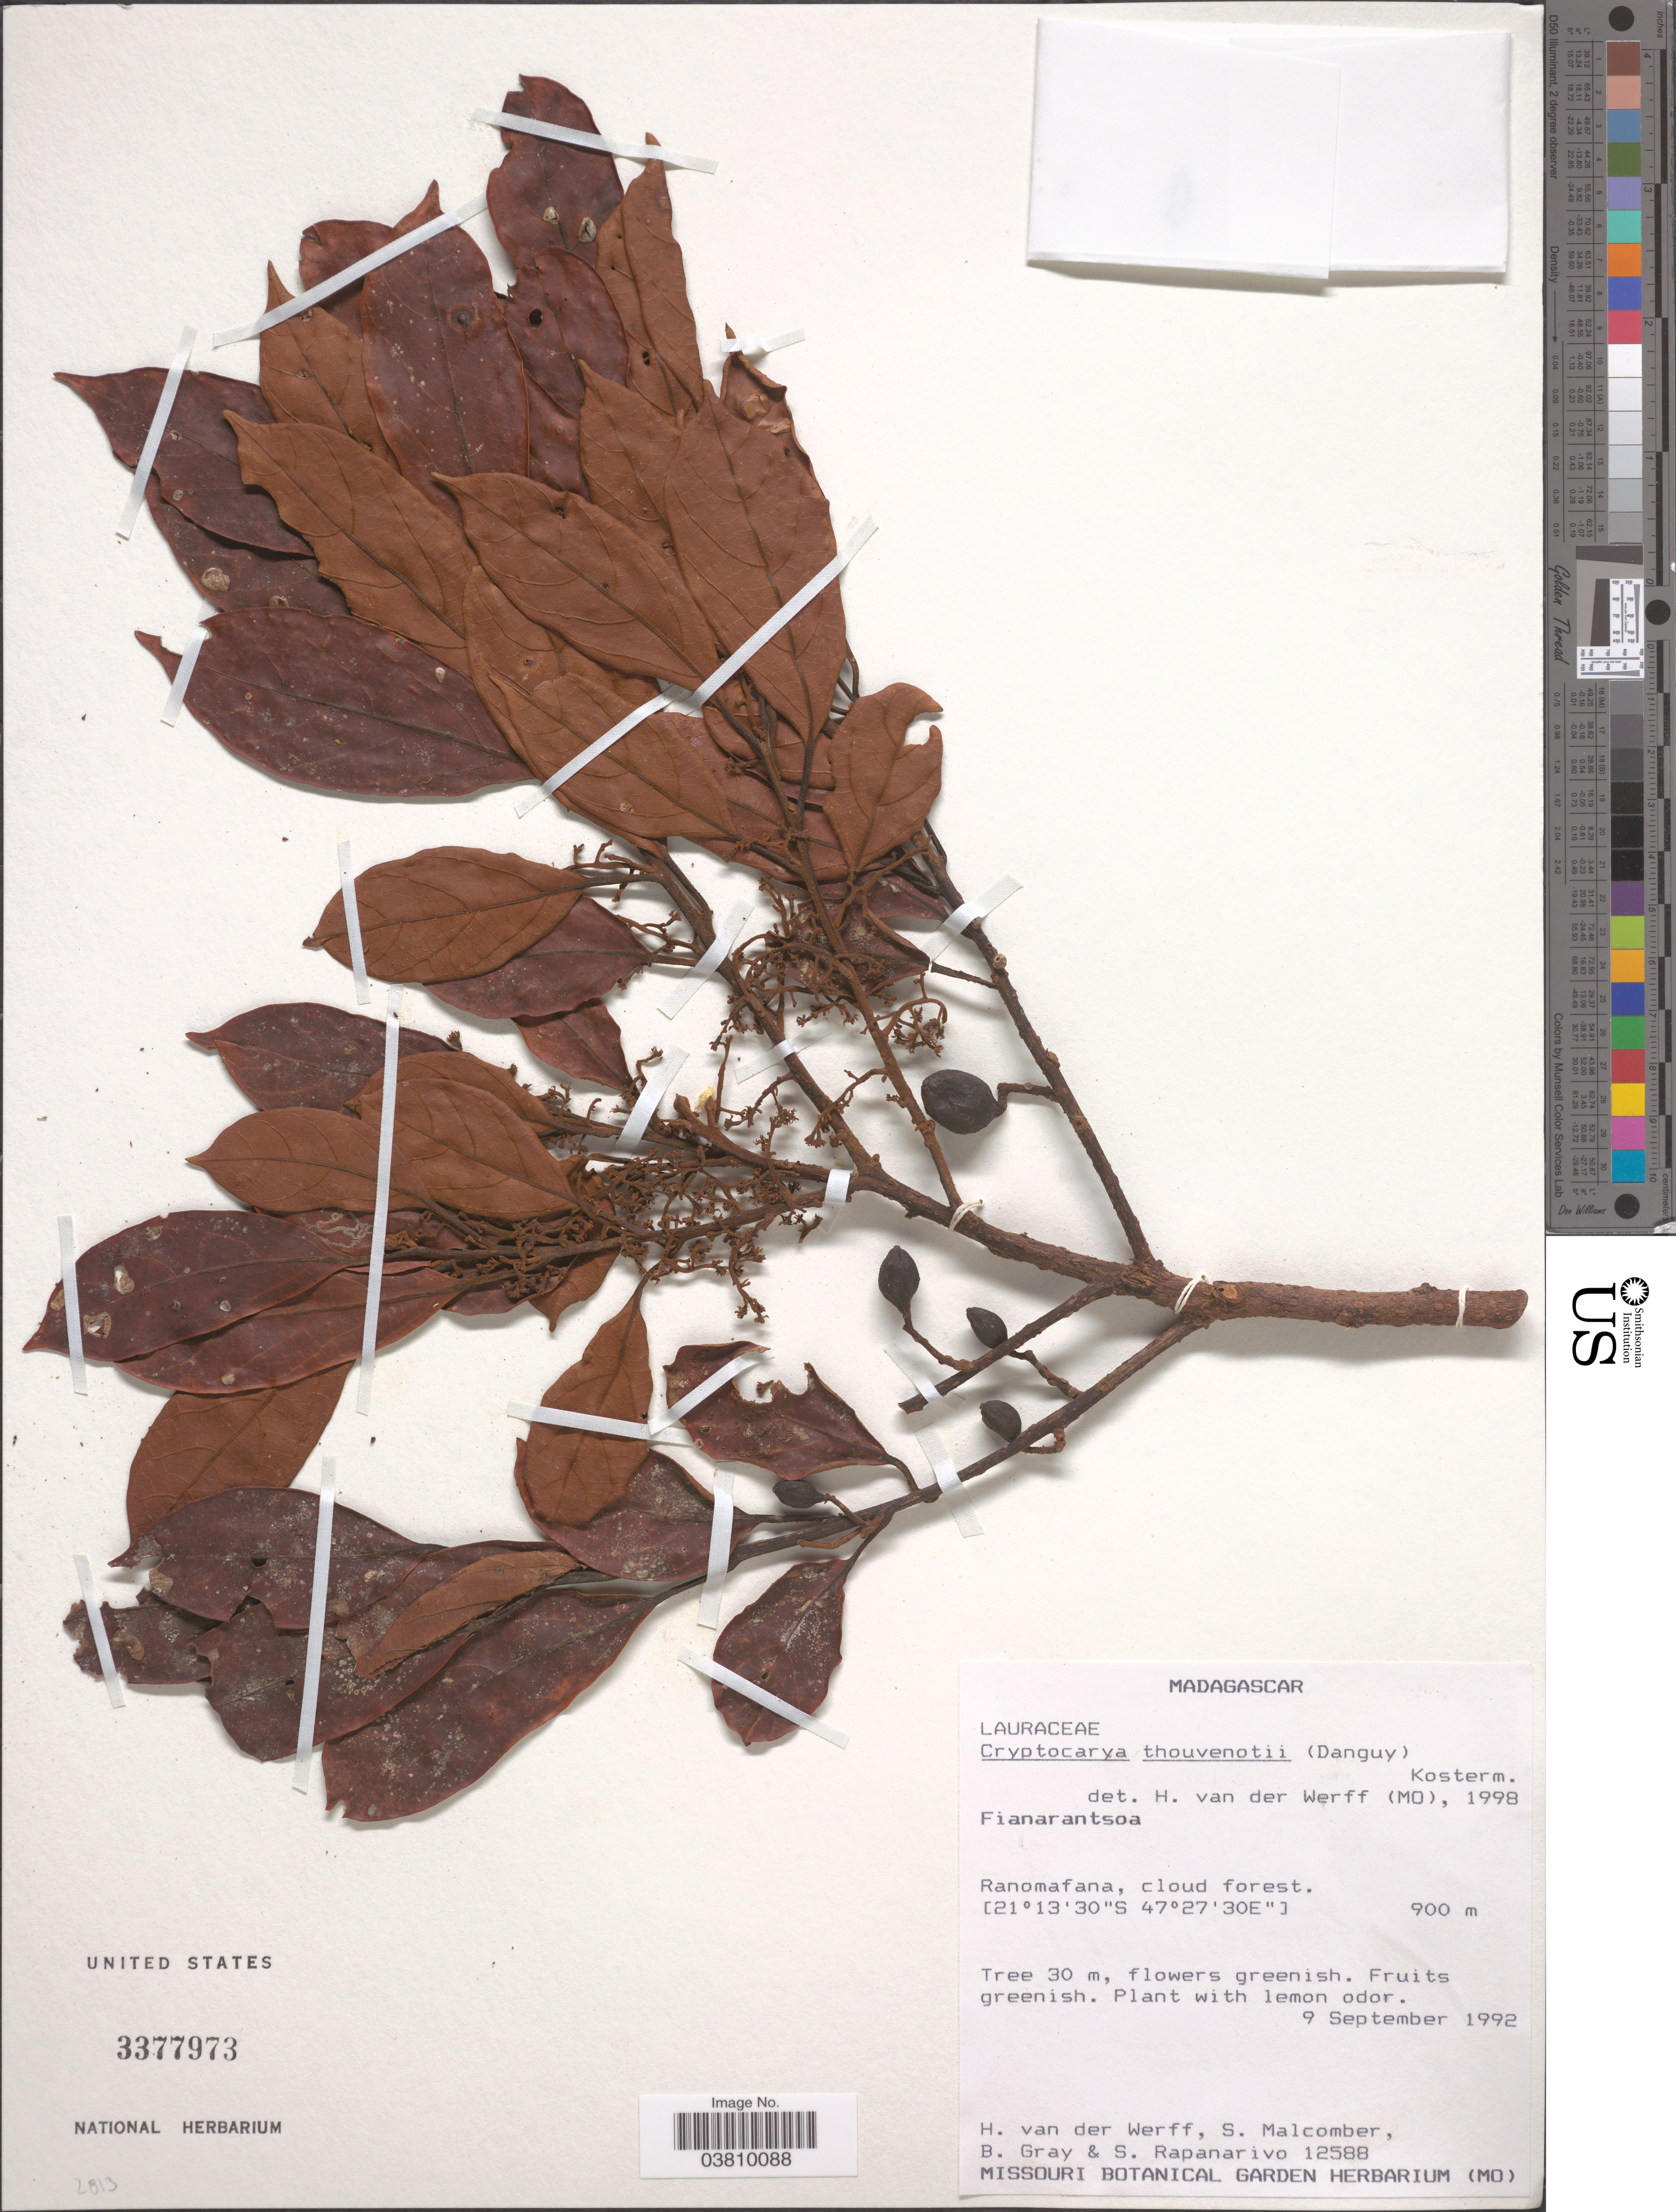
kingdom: Plantae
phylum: Tracheophyta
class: Magnoliopsida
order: Laurales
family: Lauraceae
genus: Cryptocarya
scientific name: Cryptocarya thouvenotii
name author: (Danguy) Kosterm.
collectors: H. van der Werff, S. T. Malcomber, B. Gray & S. Rapanarivo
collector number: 12588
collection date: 1992-09-09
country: Madagascar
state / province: Amoron'i Mania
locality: Ranomafana, cloud forest.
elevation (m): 900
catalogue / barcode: US 3377973